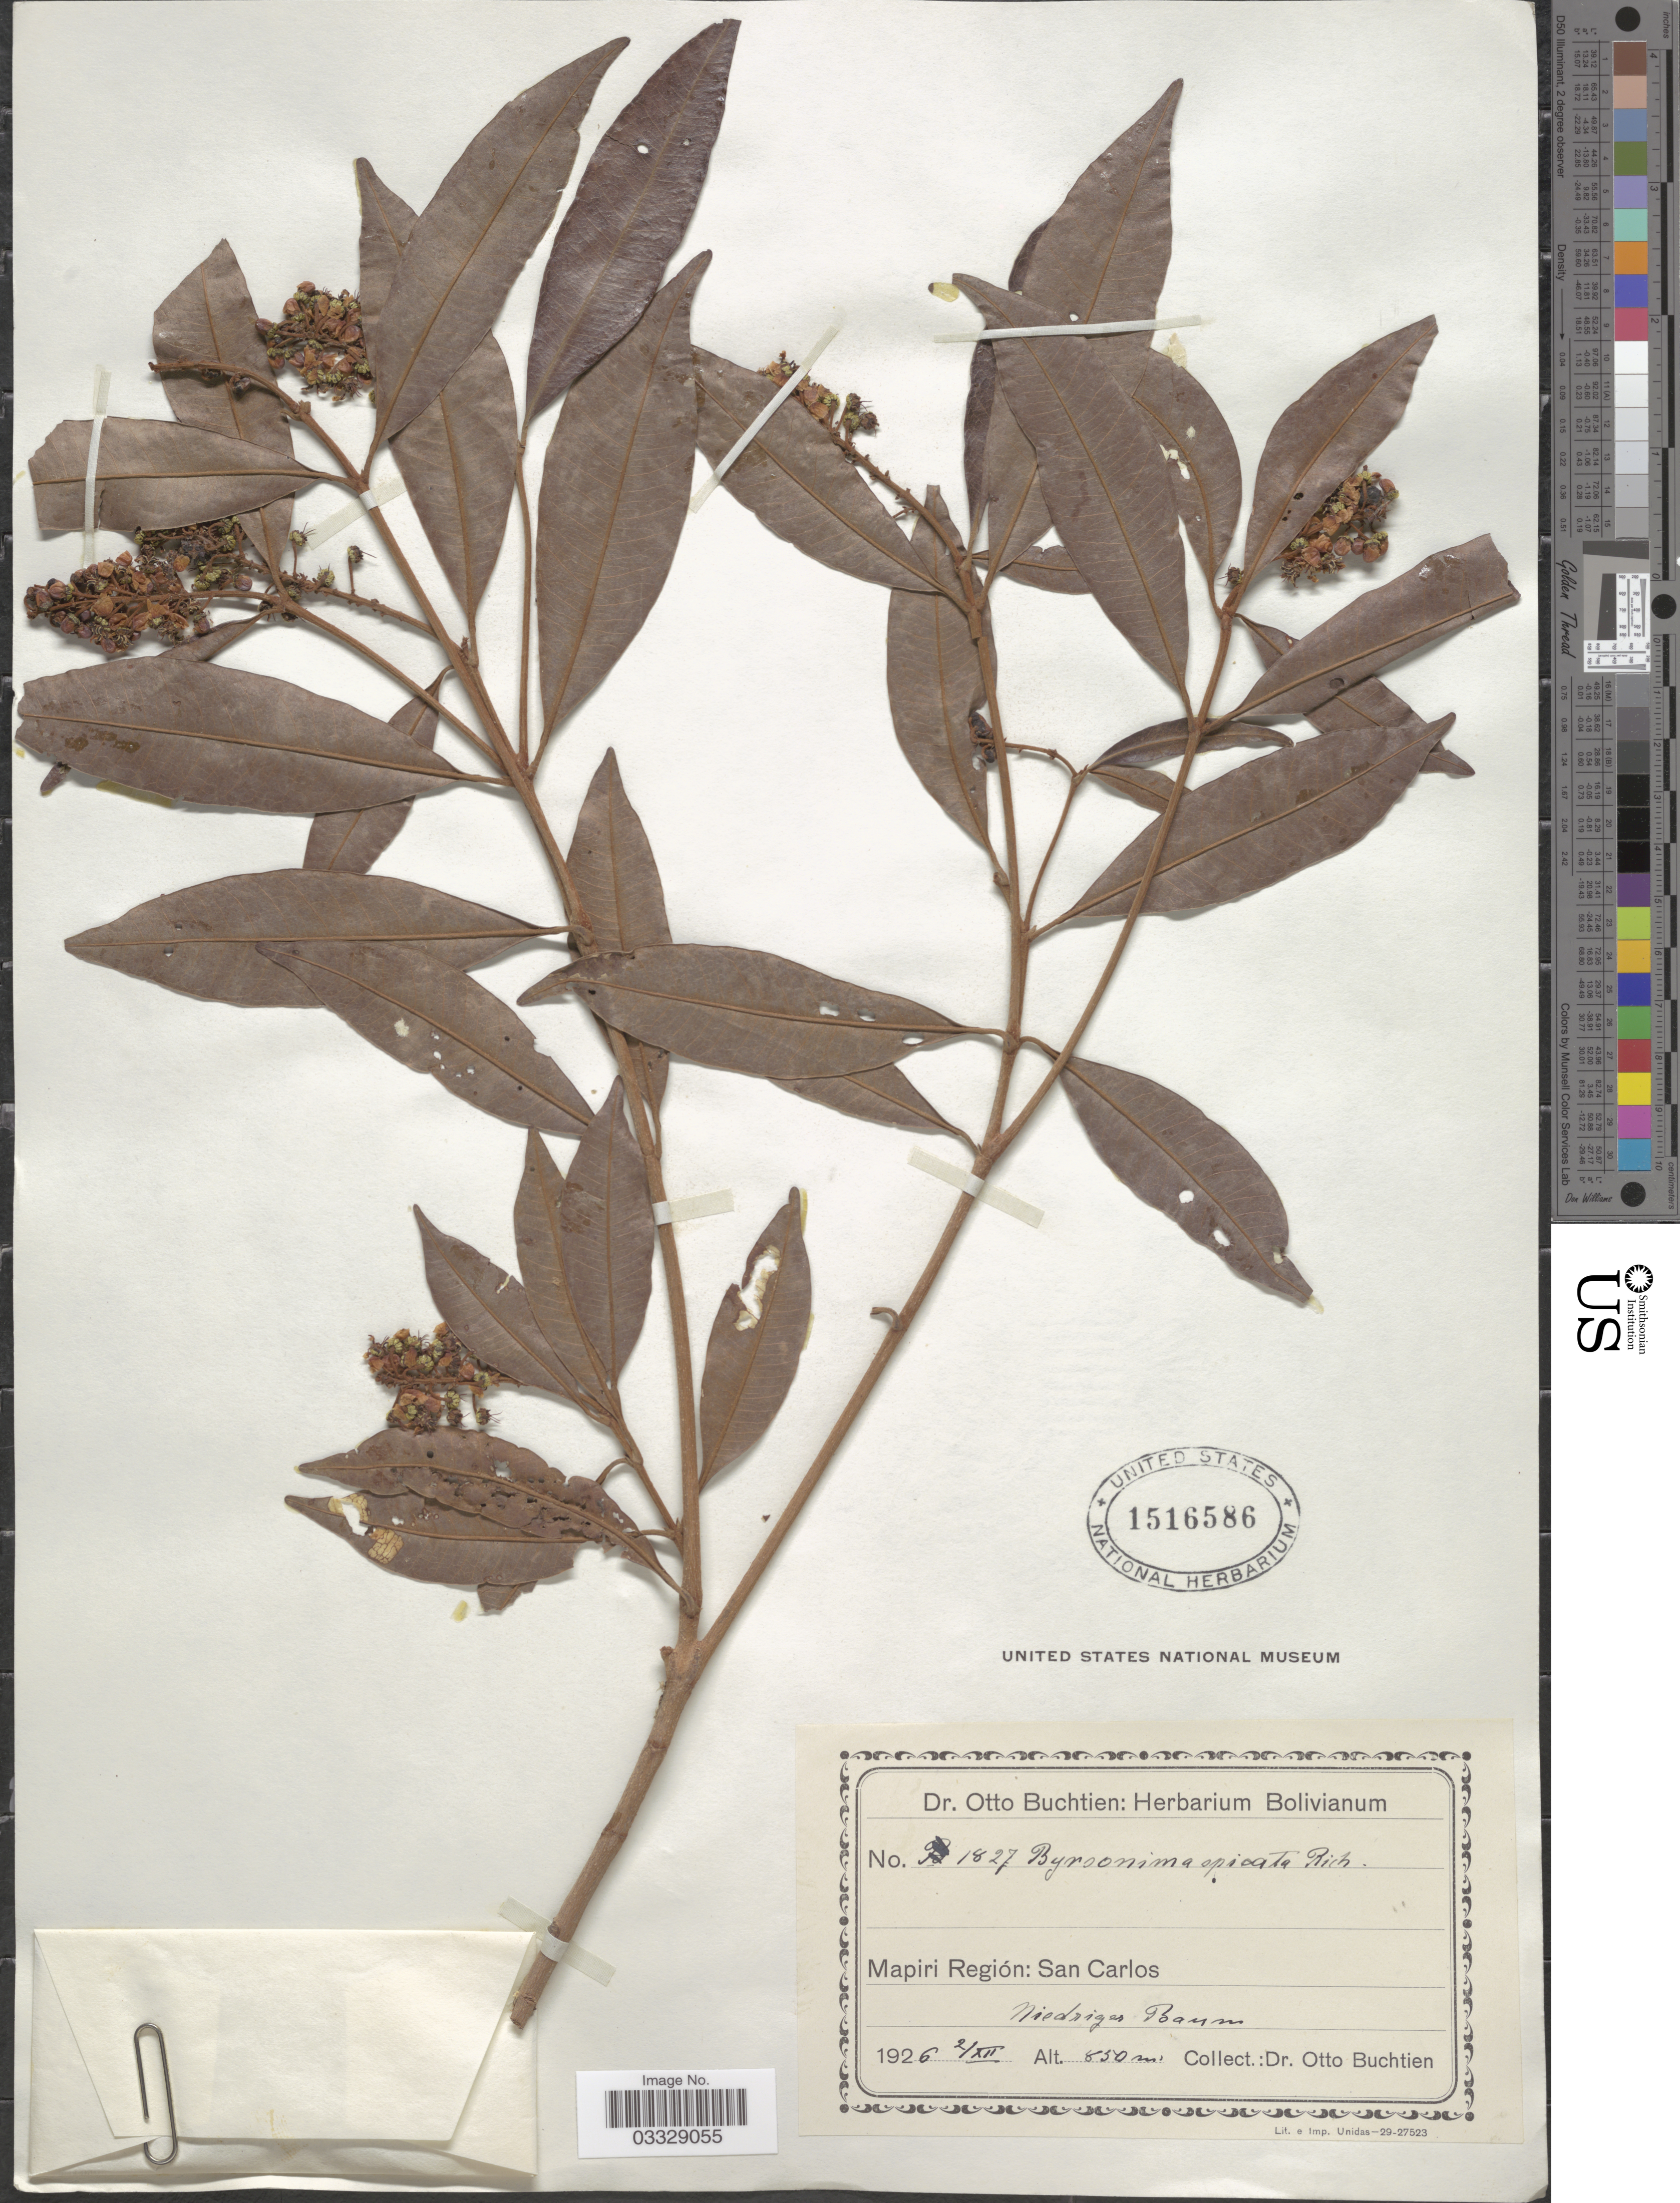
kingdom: Plantae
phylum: Tracheophyta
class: Magnoliopsida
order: Malpighiales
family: Malpighiaceae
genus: Byrsonima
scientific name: Byrsonima spicata (Cav.) DC.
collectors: O. Buchtien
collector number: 1827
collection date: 1926-12-02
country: Bolivia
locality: Mapiri Región: San Carlos.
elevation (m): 850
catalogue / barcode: US 1516586